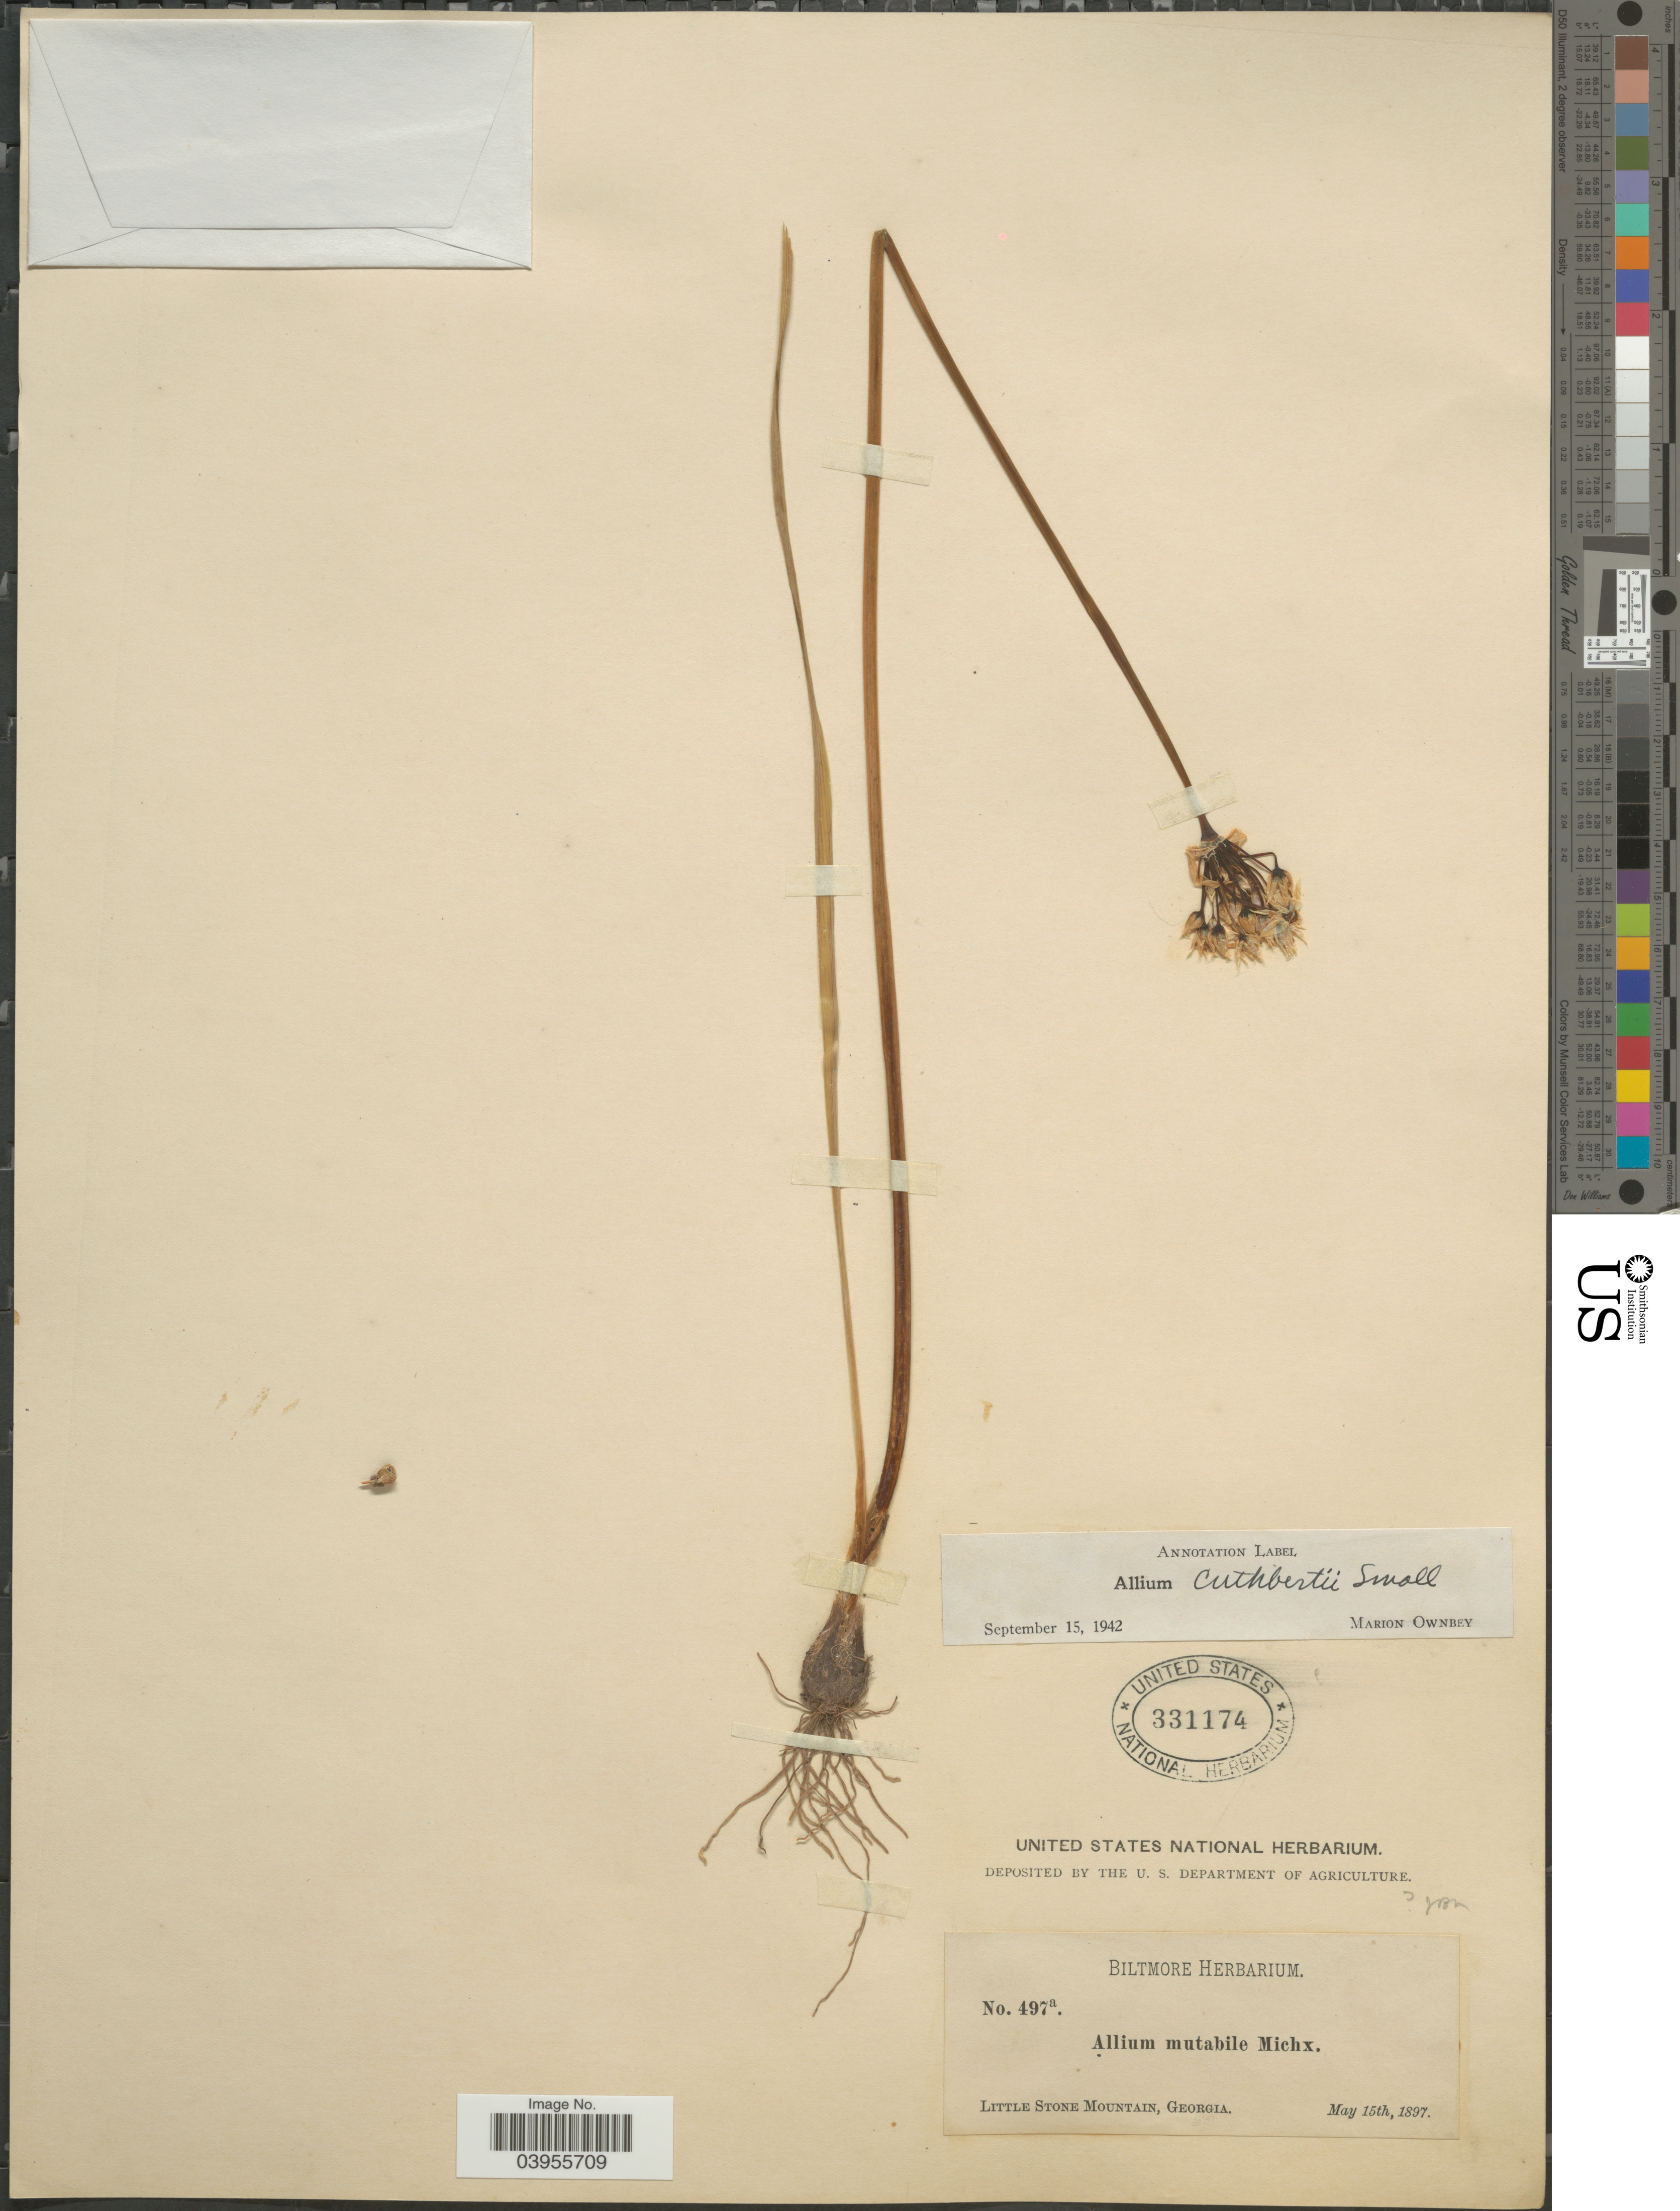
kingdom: Plantae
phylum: Tracheophyta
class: Liliopsida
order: Asparagales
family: Amaryllidaceae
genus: Allium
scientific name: Allium cuthbertii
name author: Small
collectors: ex herb. Biltmore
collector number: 497a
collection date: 1897-05-15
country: United States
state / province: Georgia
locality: Little Stone Mountain.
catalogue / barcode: US 331174